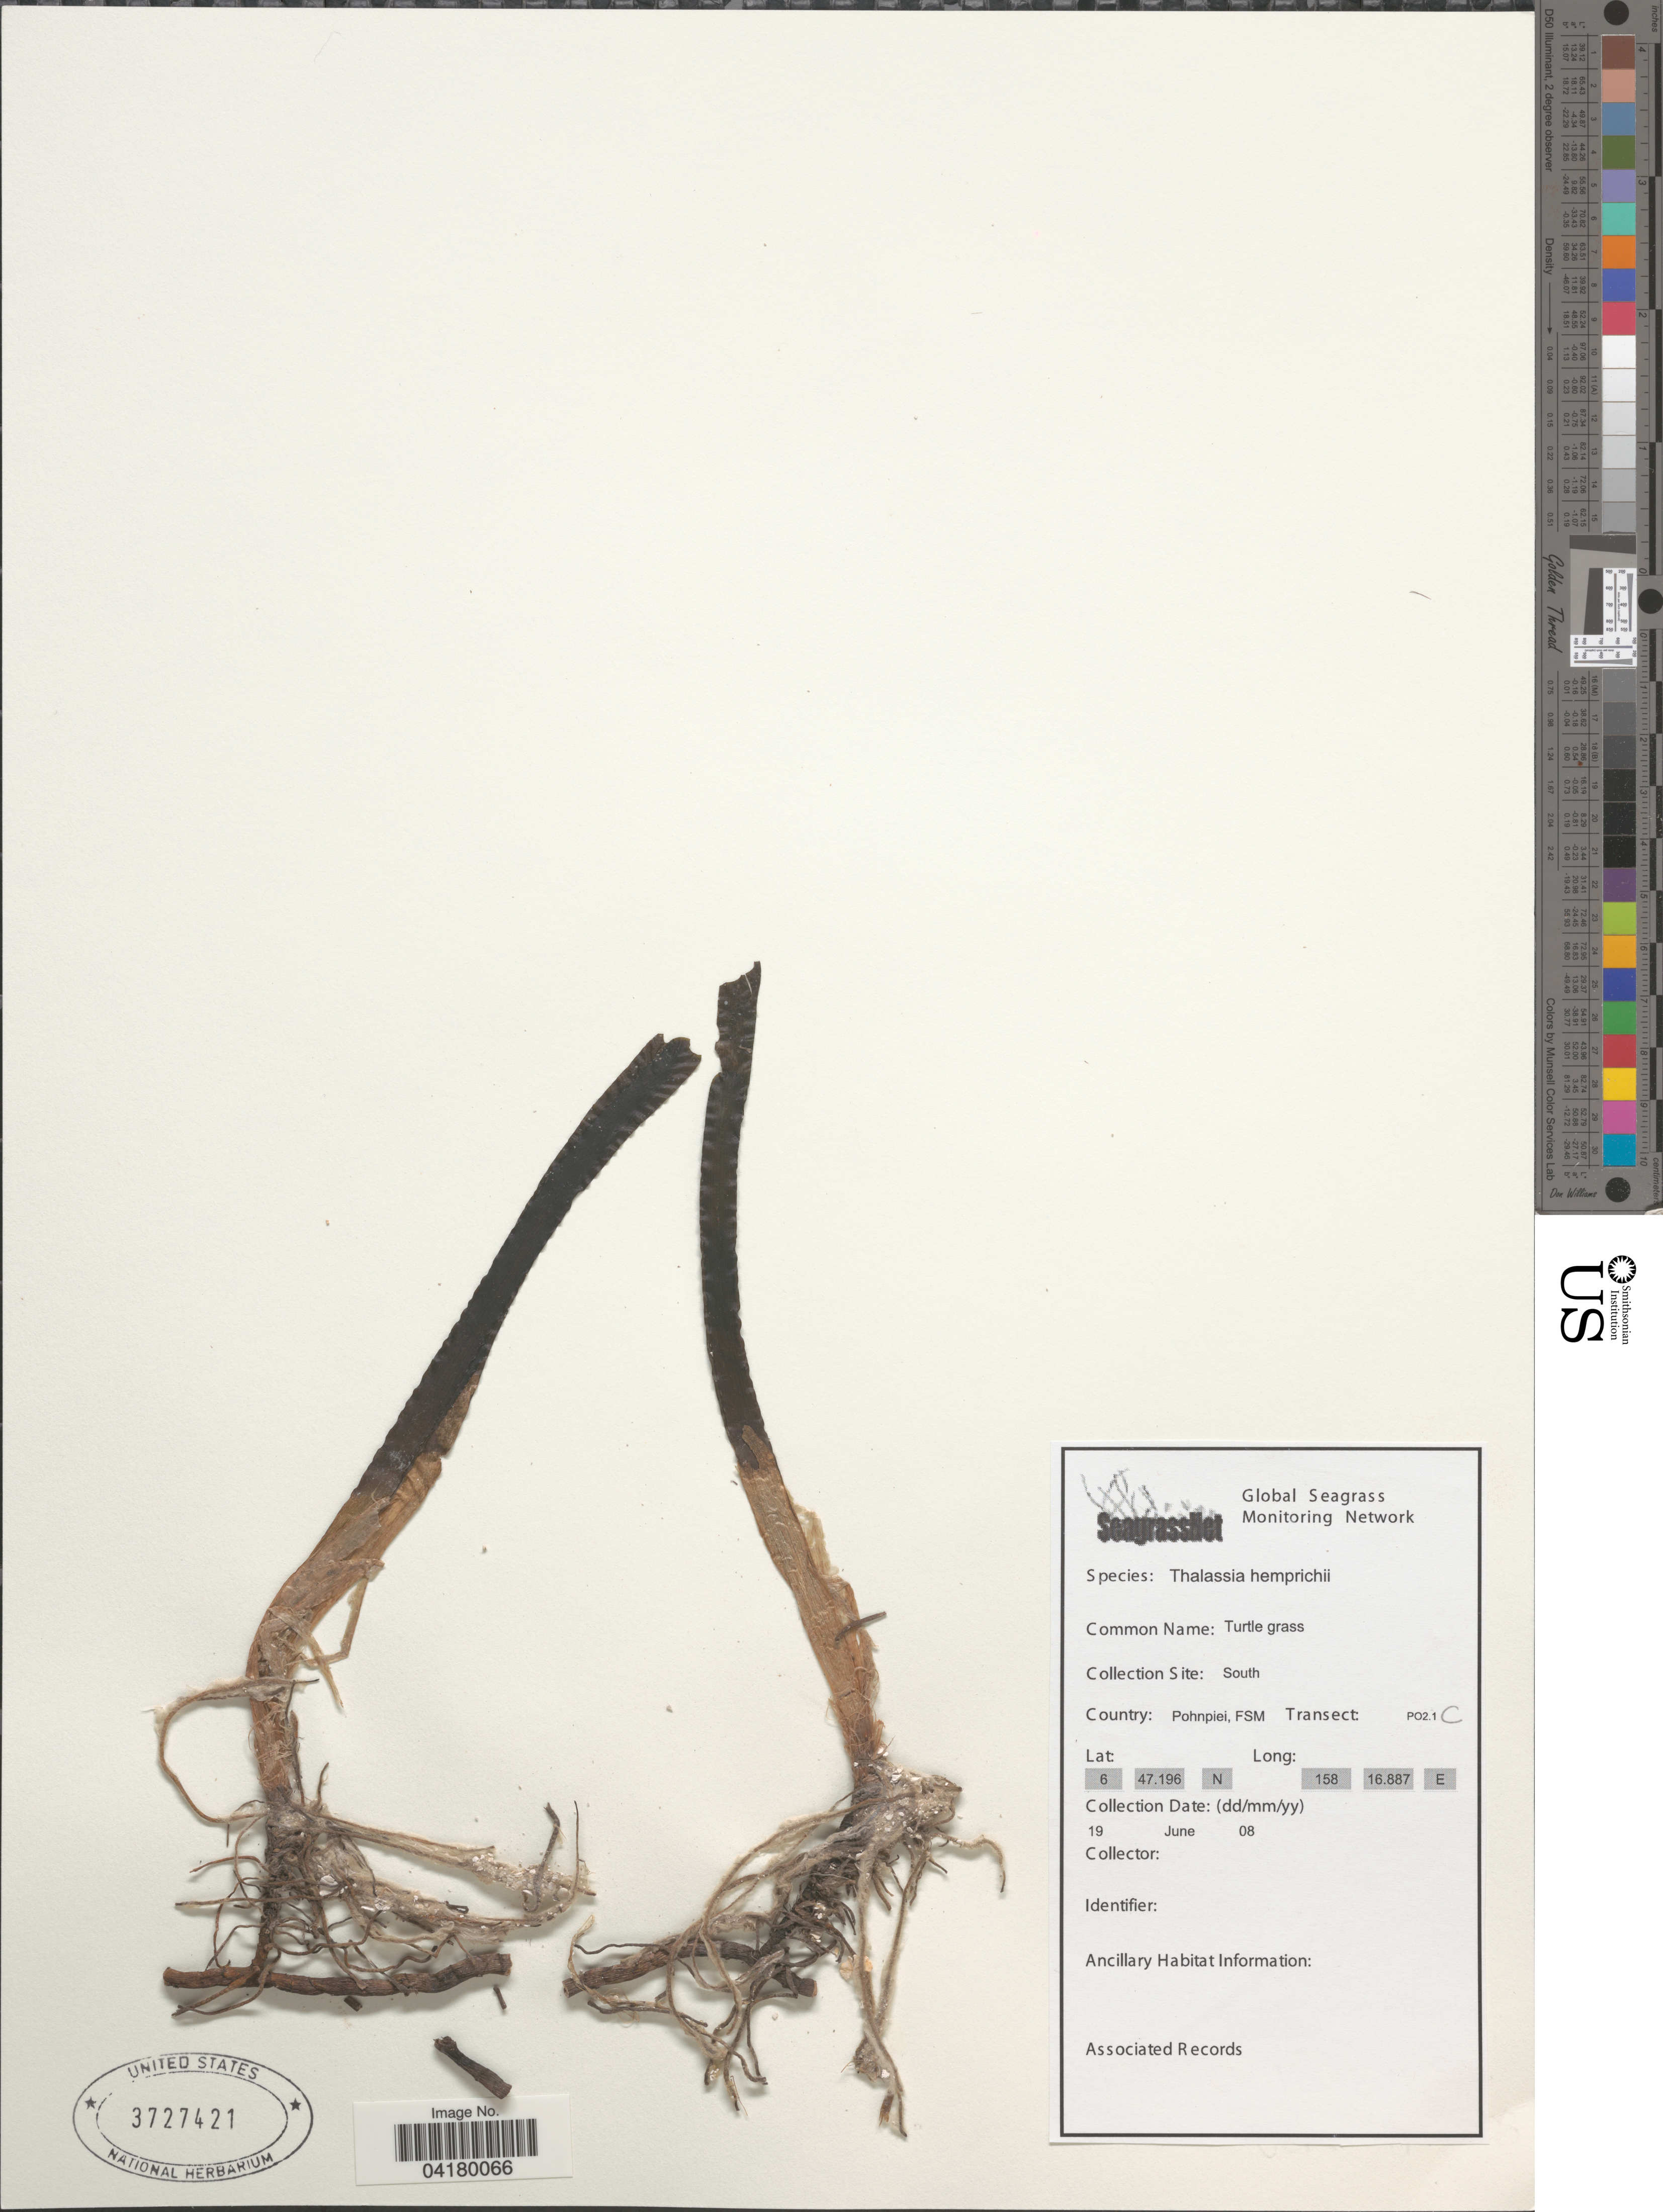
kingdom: Plantae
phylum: Tracheophyta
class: Liliopsida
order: Alismatales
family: Hydrocharitaceae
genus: Thalassia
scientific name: Thalassia hemprichii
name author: Asch.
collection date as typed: Transcribed d/m/y: 19/6/8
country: Micronesia, Federated States of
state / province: Pohnpei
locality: Collection Site: South. Country: Pohnpiei, FSM. Transect: PO2.1C.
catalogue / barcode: US 3727421